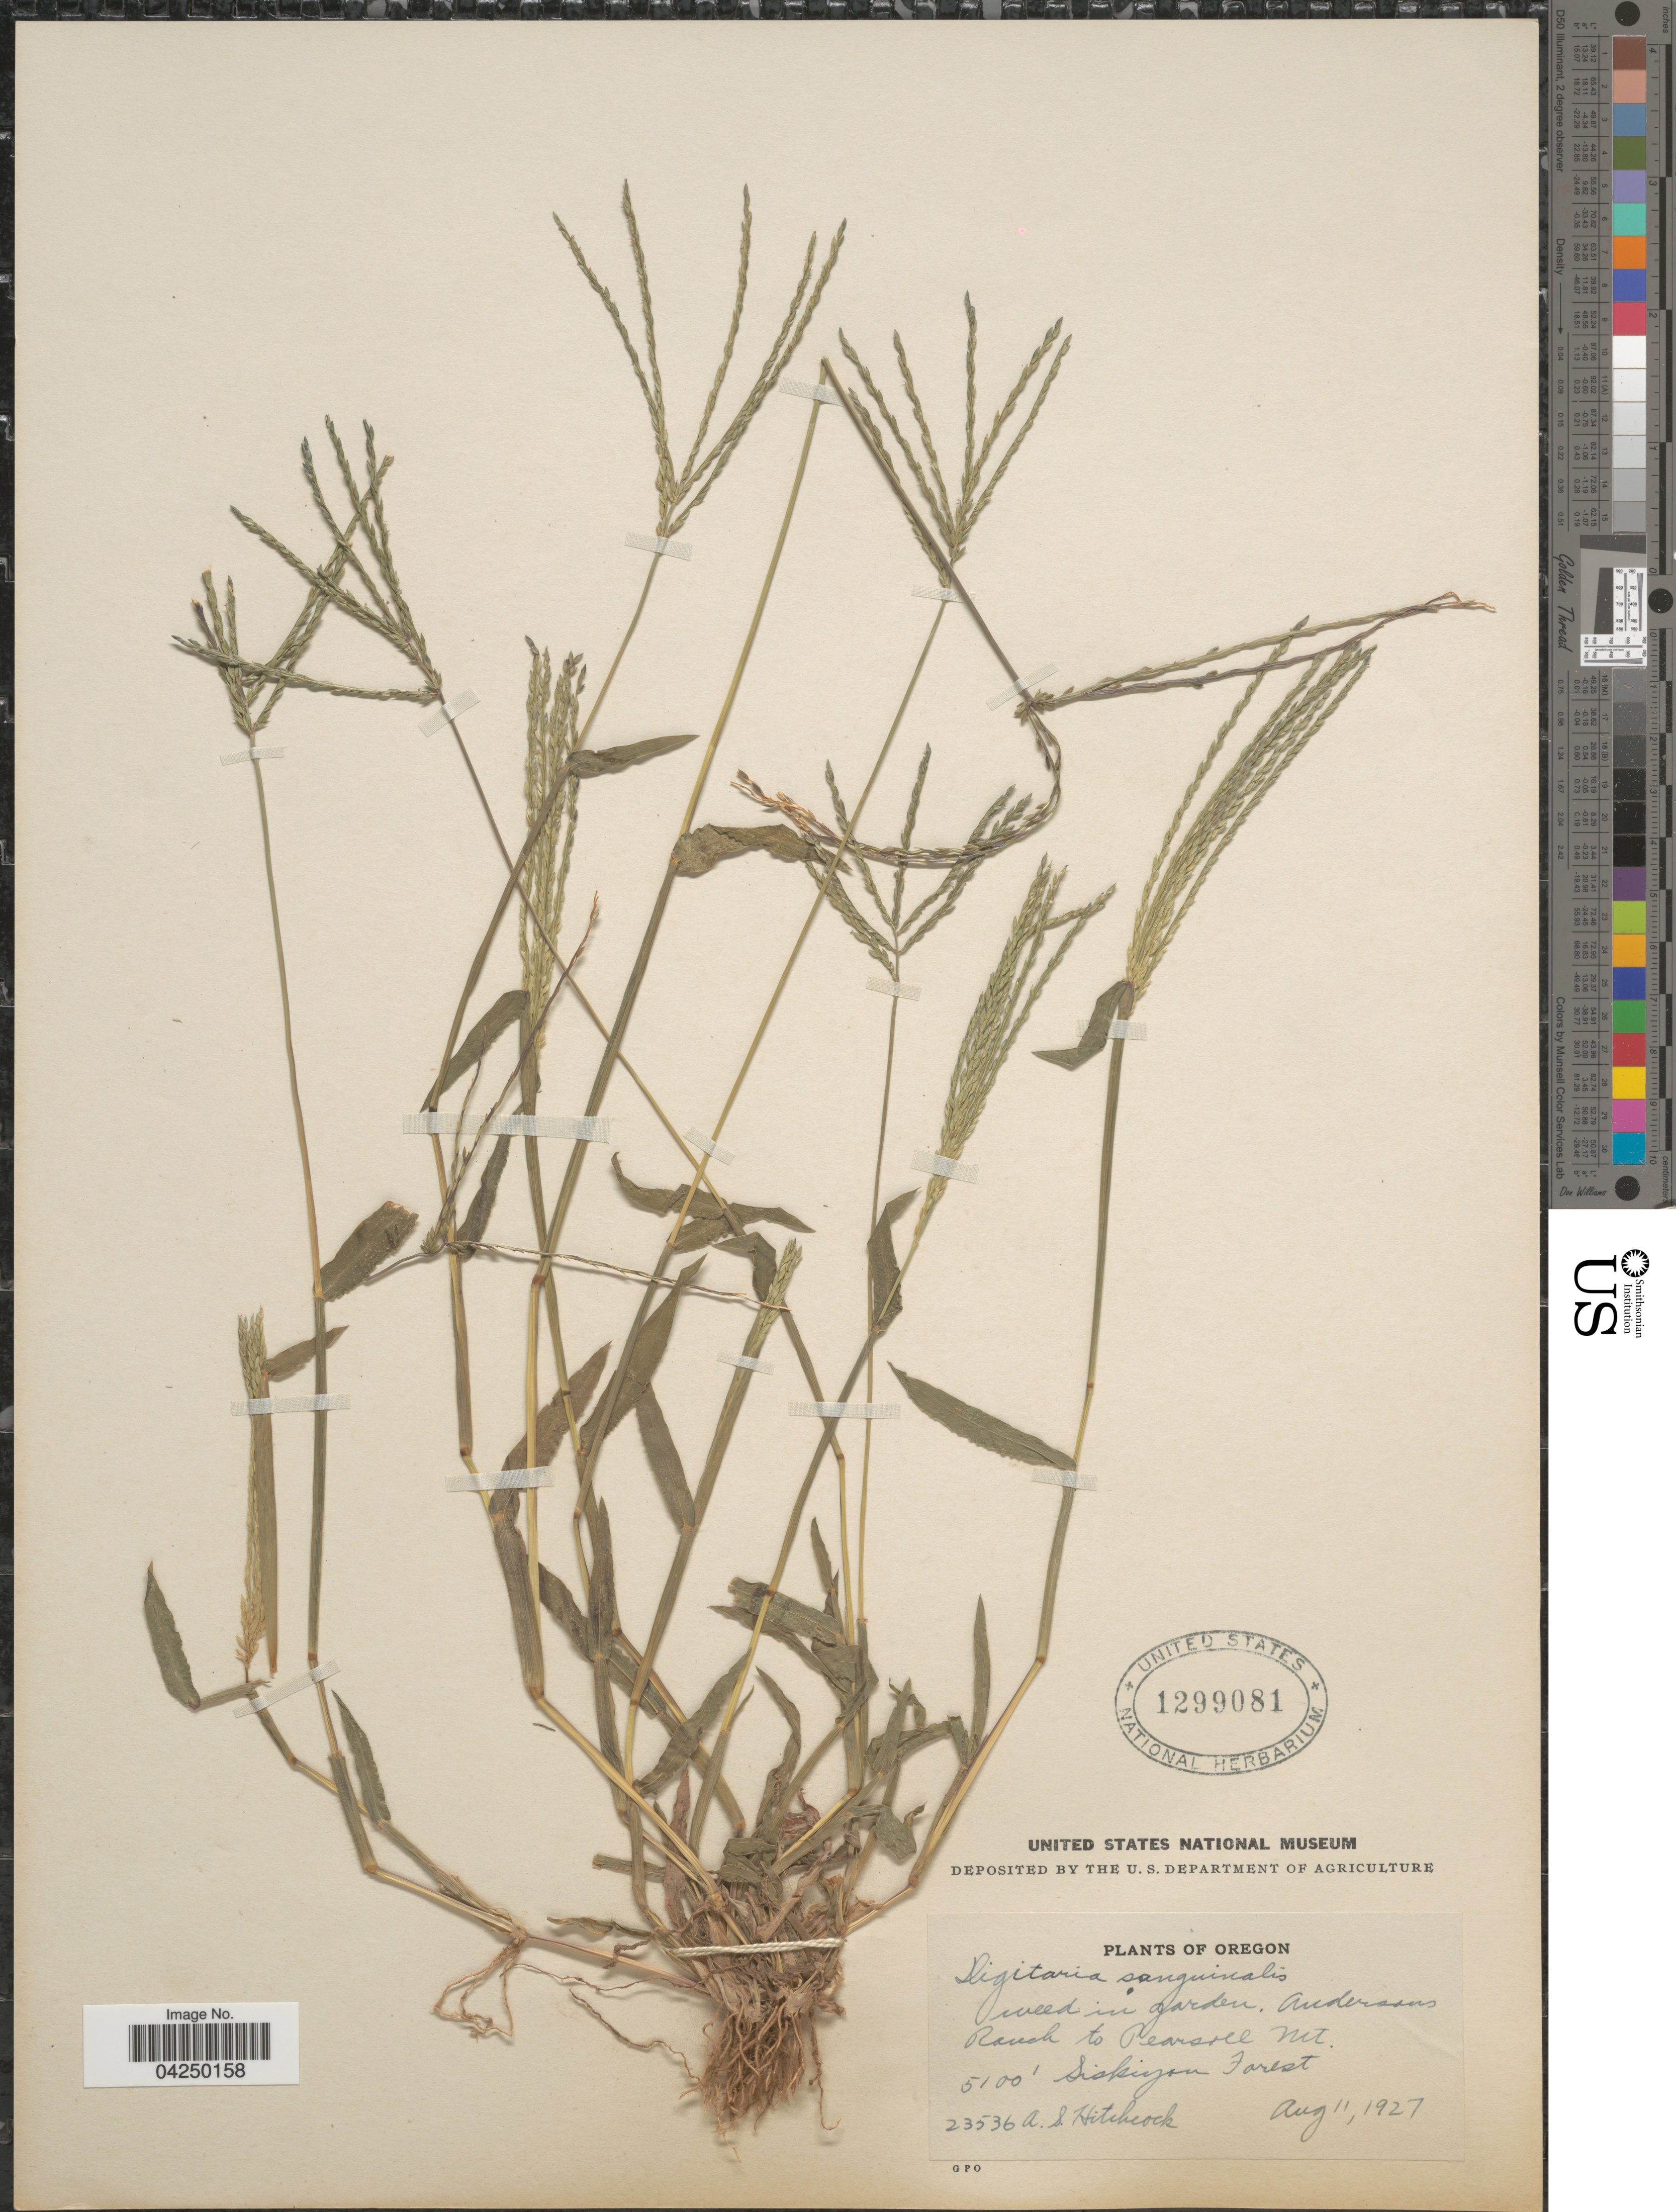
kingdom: Plantae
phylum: Tracheophyta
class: Liliopsida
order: Poales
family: Poaceae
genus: Digitaria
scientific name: Digitaria sanguinalis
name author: (L.) Scop.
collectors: A. S. Hitchcock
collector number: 23536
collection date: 1927-08-11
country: United States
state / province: Oregon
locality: Weed in garden, Andersons Ranch to Pearsoll Mt. Siskiyou Forest.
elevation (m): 1554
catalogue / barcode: US 1299081